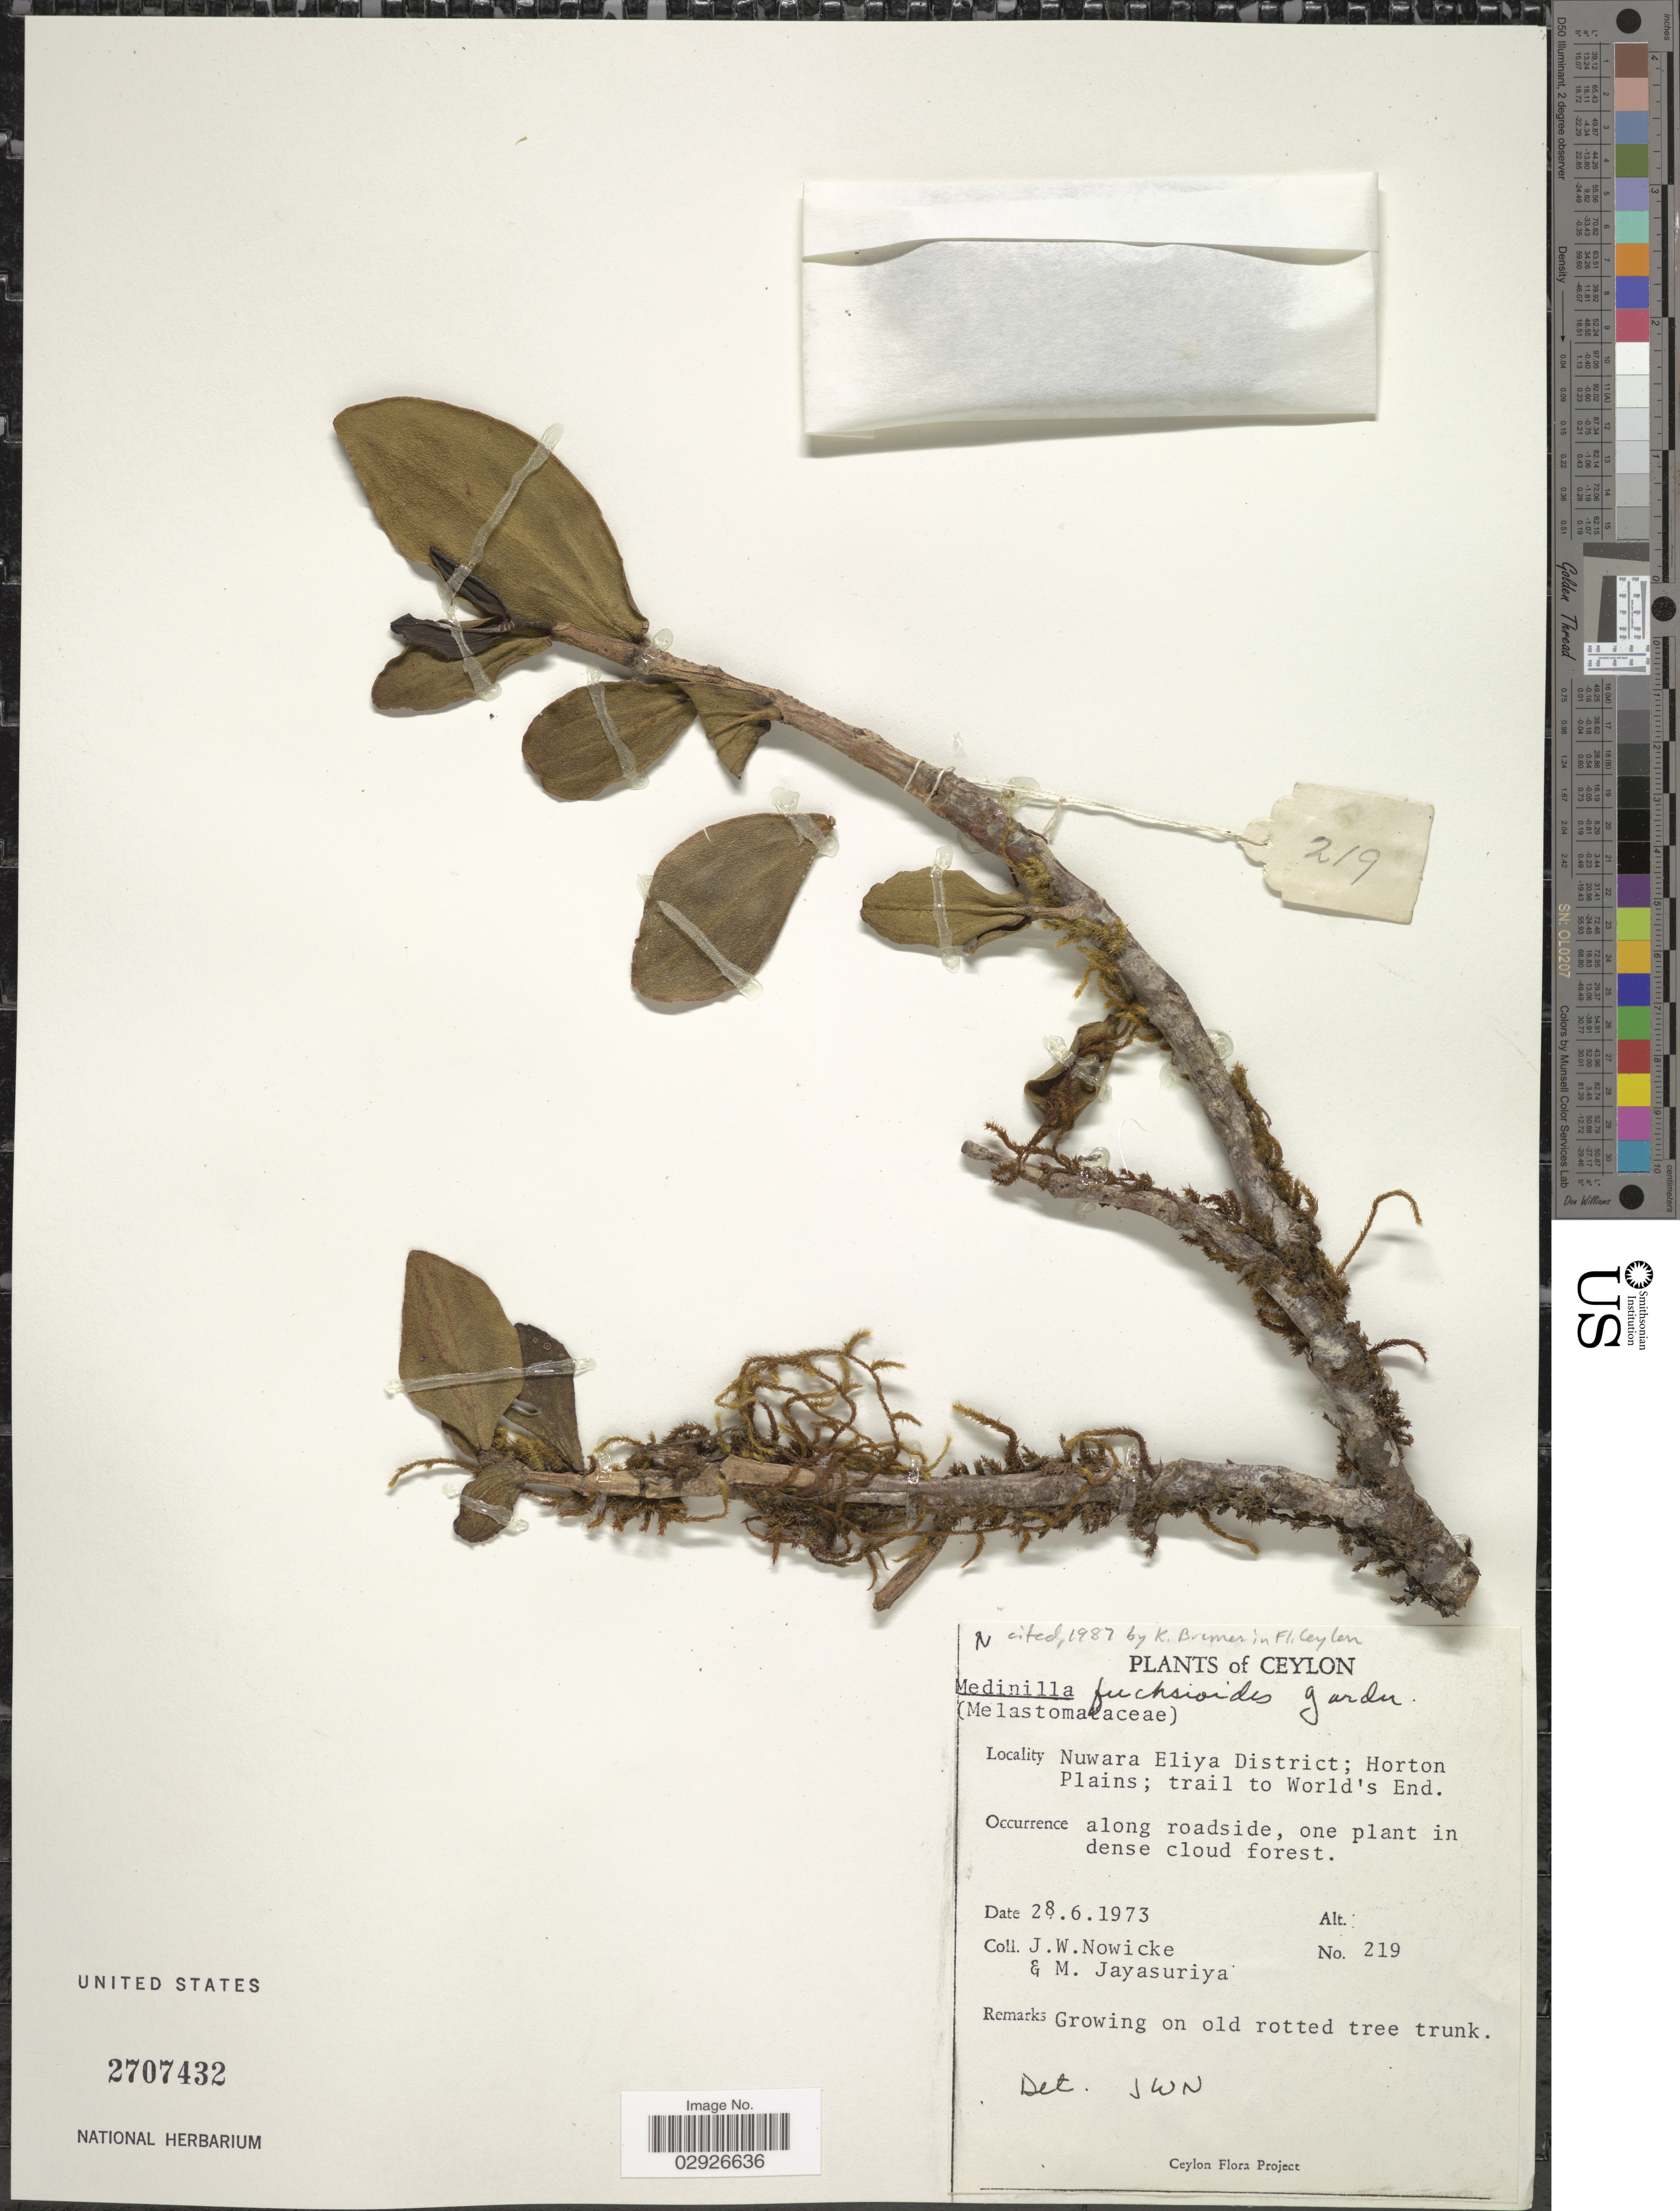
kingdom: Plantae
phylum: Tracheophyta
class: Magnoliopsida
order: Myrtales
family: Melastomataceae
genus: Medinilla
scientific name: Medinilla fuchsioides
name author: Gard.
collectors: J. W. Nowicke & M. Jayasuriya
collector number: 219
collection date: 1973-06-28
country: Sri Lanka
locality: Ceylon. Nuwara Eliya District; Horton Plains; trail to World's End.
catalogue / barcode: US 2707432